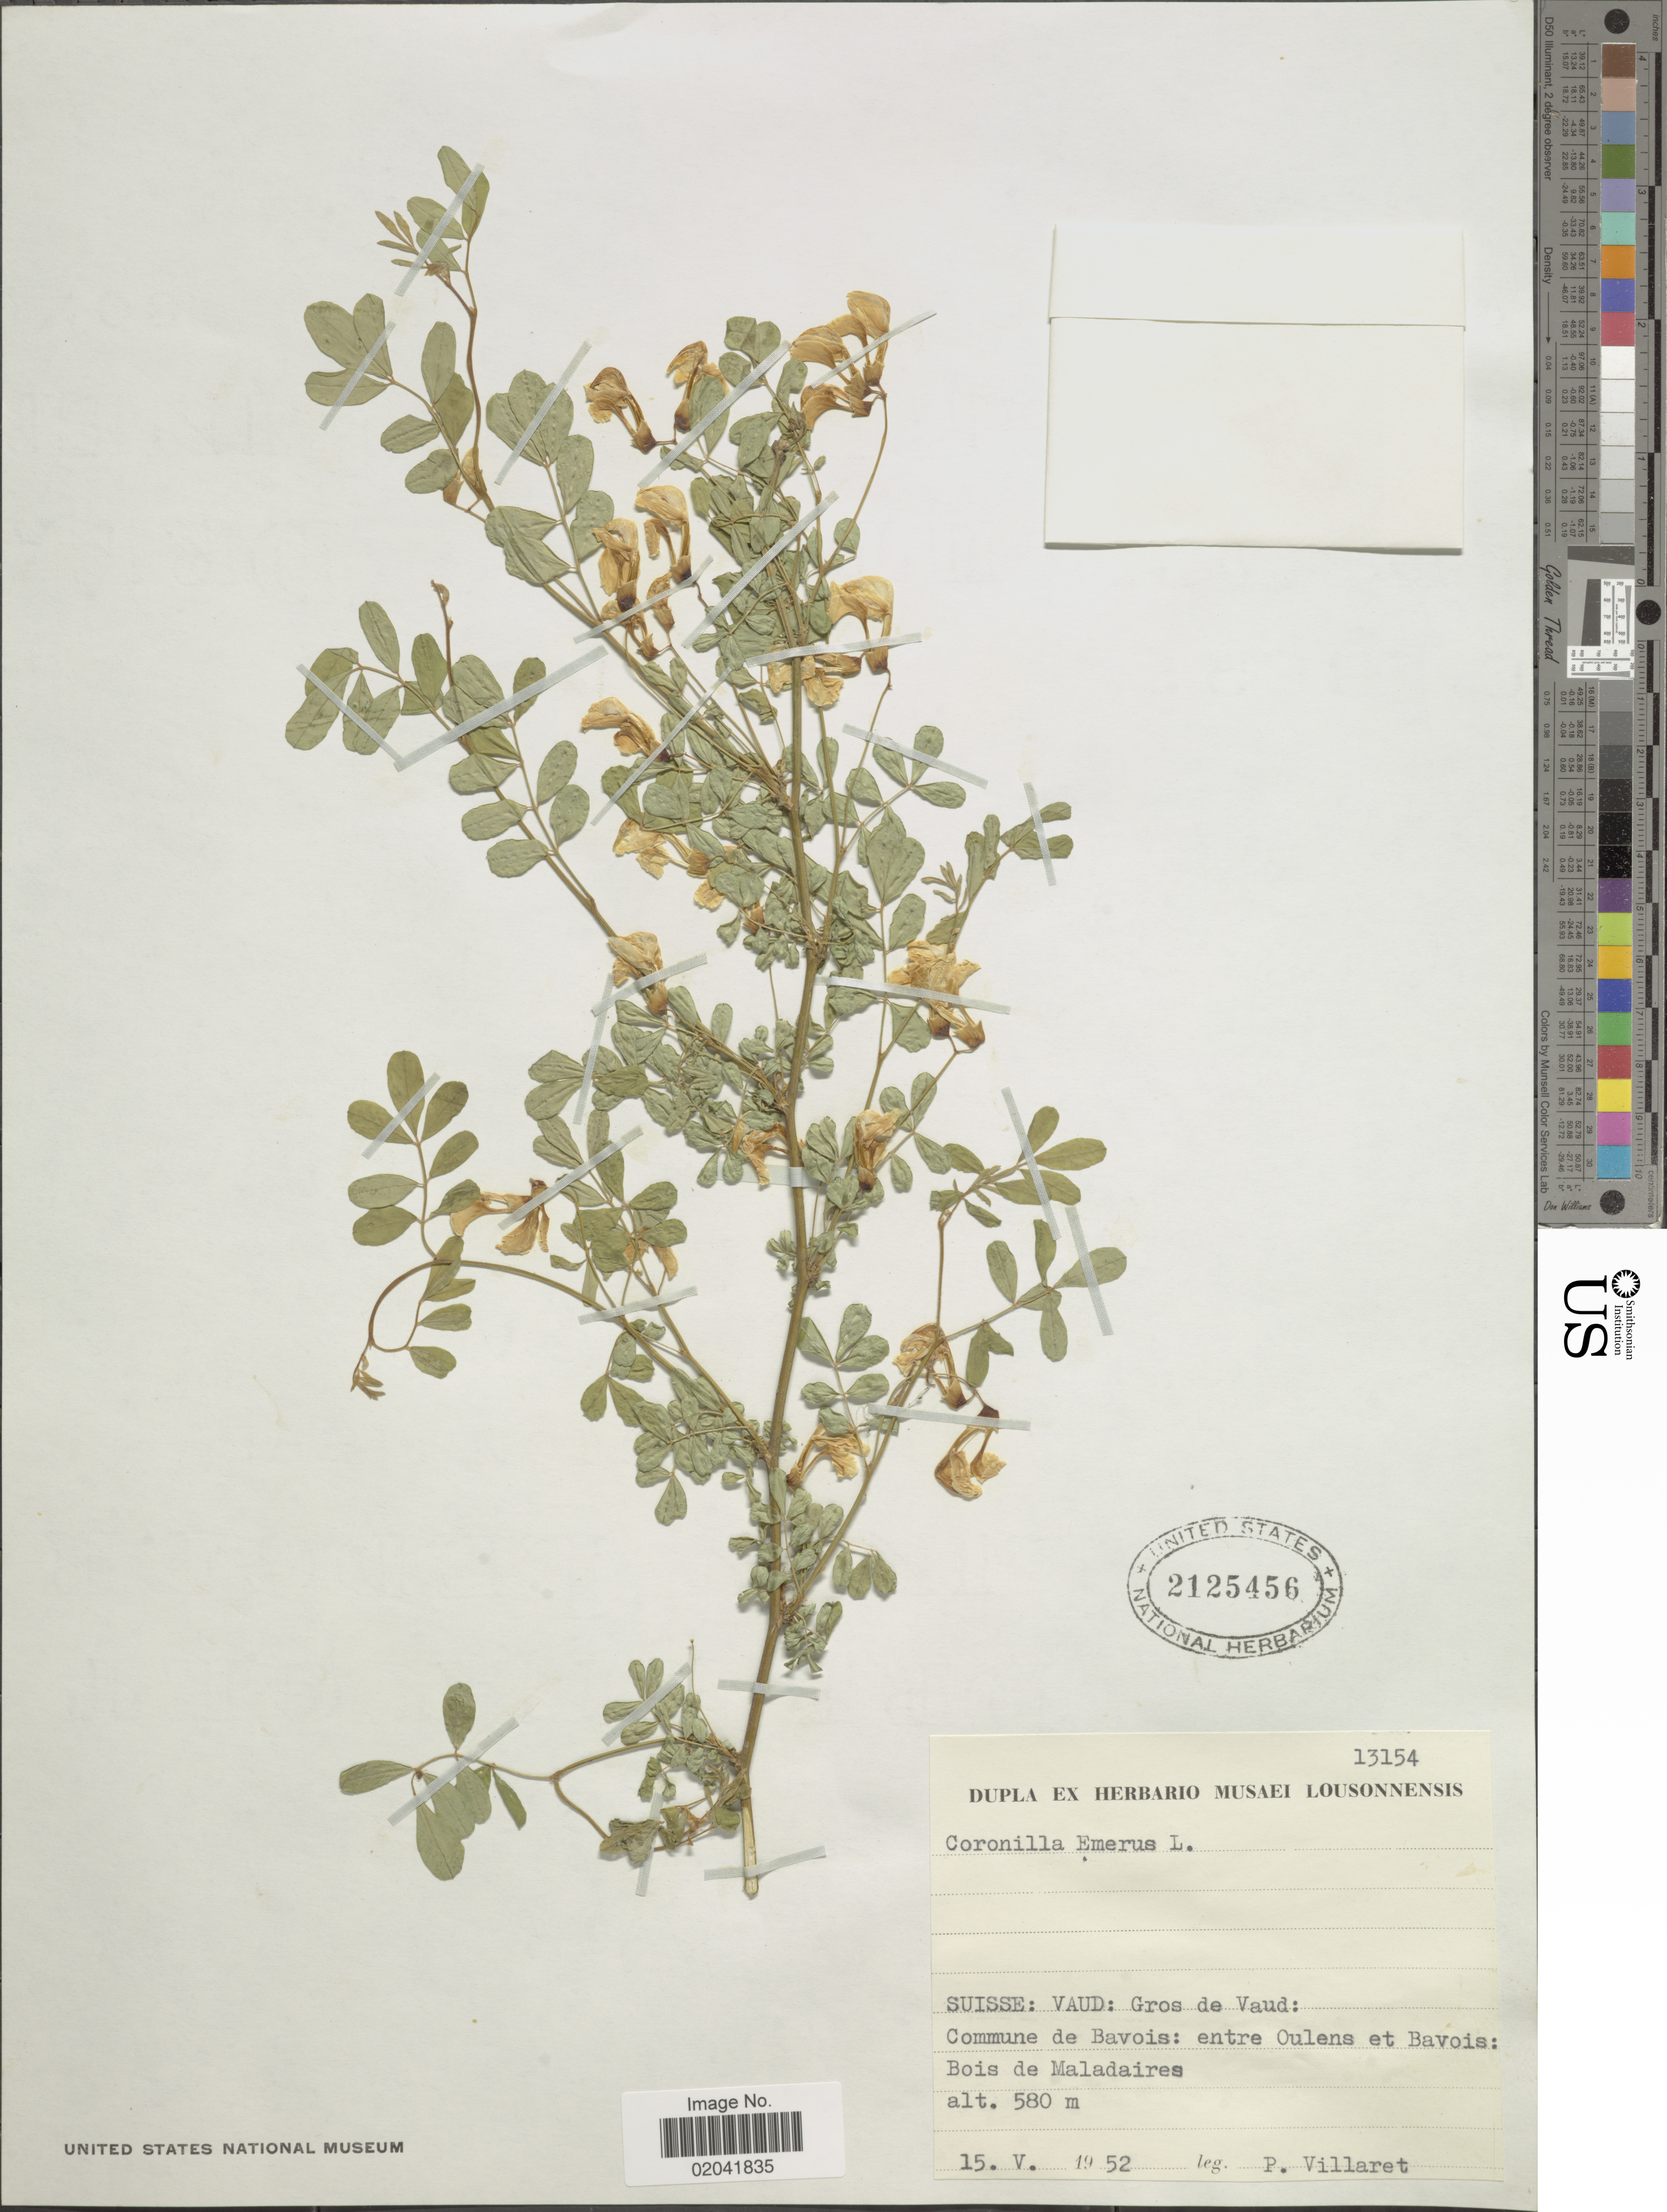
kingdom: Plantae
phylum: Tracheophyta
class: Magnoliopsida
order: Fabales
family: Fabaceae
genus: Coronilla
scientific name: Coronilla emerus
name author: L.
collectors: P. Villaret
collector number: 13154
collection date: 1952-05-15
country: Switzerland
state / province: Vaud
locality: Suisse: Gros de Vaud: Commune de Bavois: entre Oulens et Bavois: Bois de Maladaires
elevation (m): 580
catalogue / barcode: US 2125456